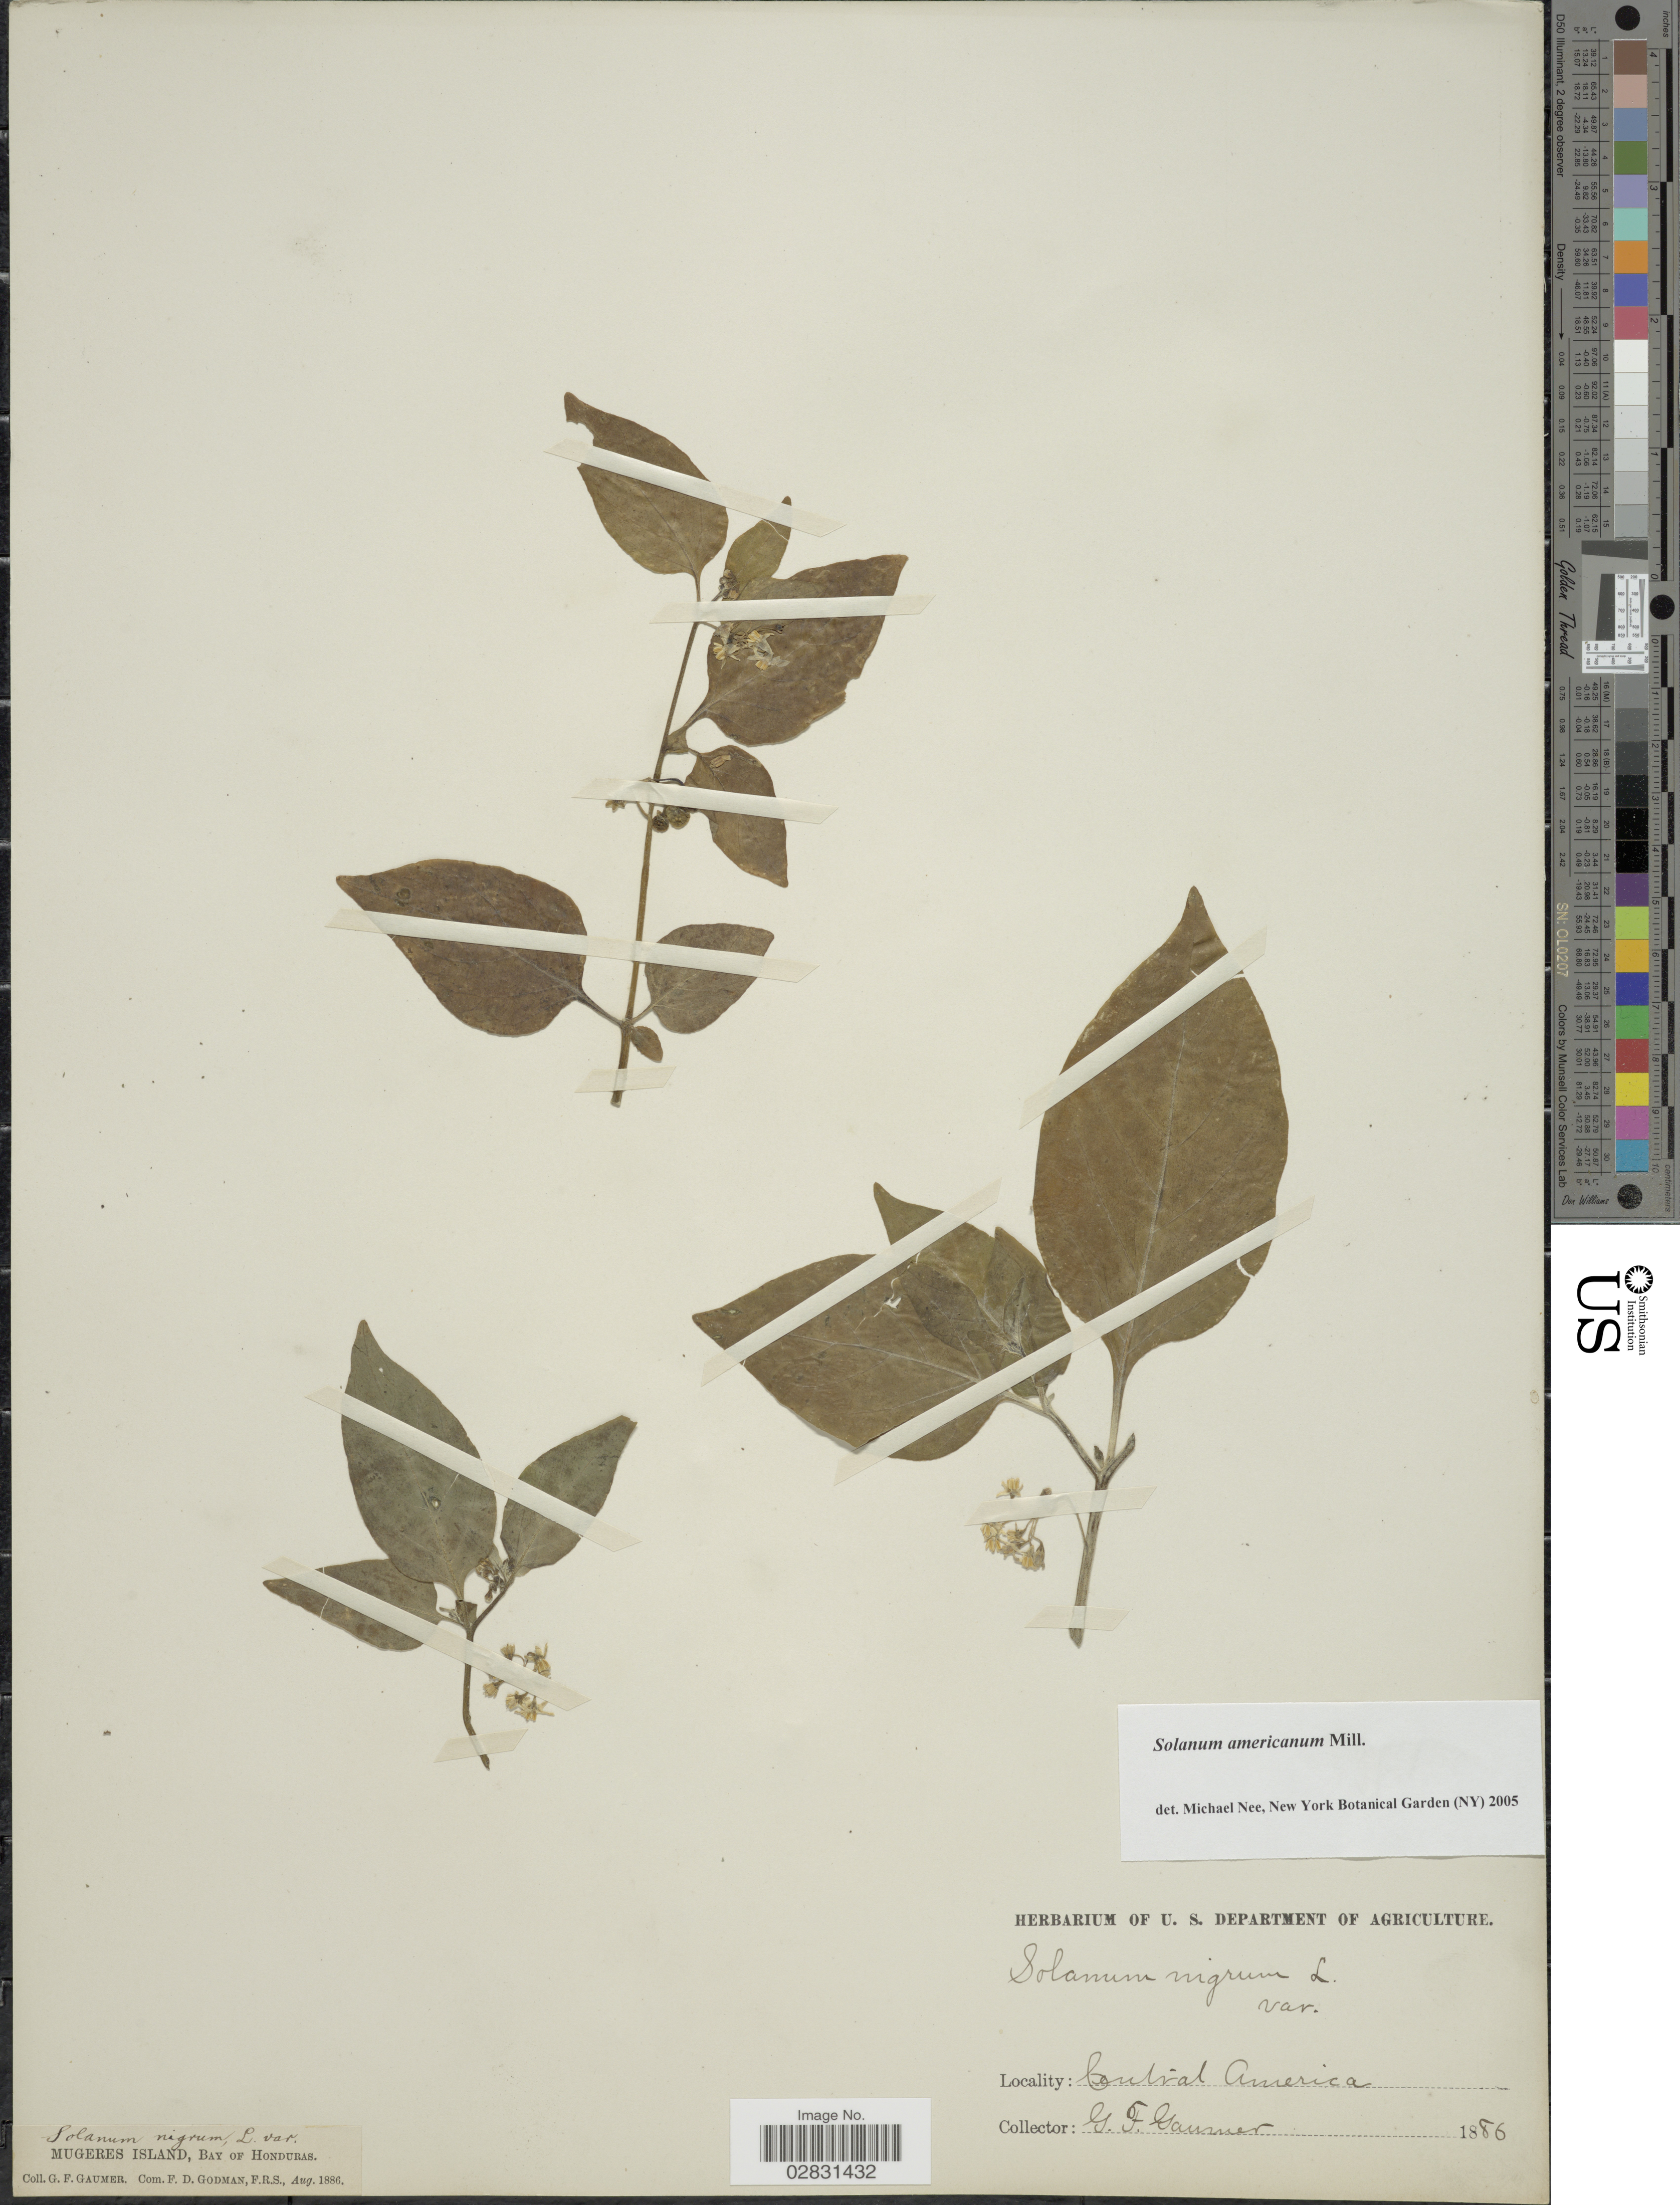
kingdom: Plantae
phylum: Tracheophyta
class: Magnoliopsida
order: Solanales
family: Solanaceae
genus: Solanum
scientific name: Solanum americanum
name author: Mill.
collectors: G. F. Gaumer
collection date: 1886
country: Honduras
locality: Mugeres Island, Bay of Honduras.